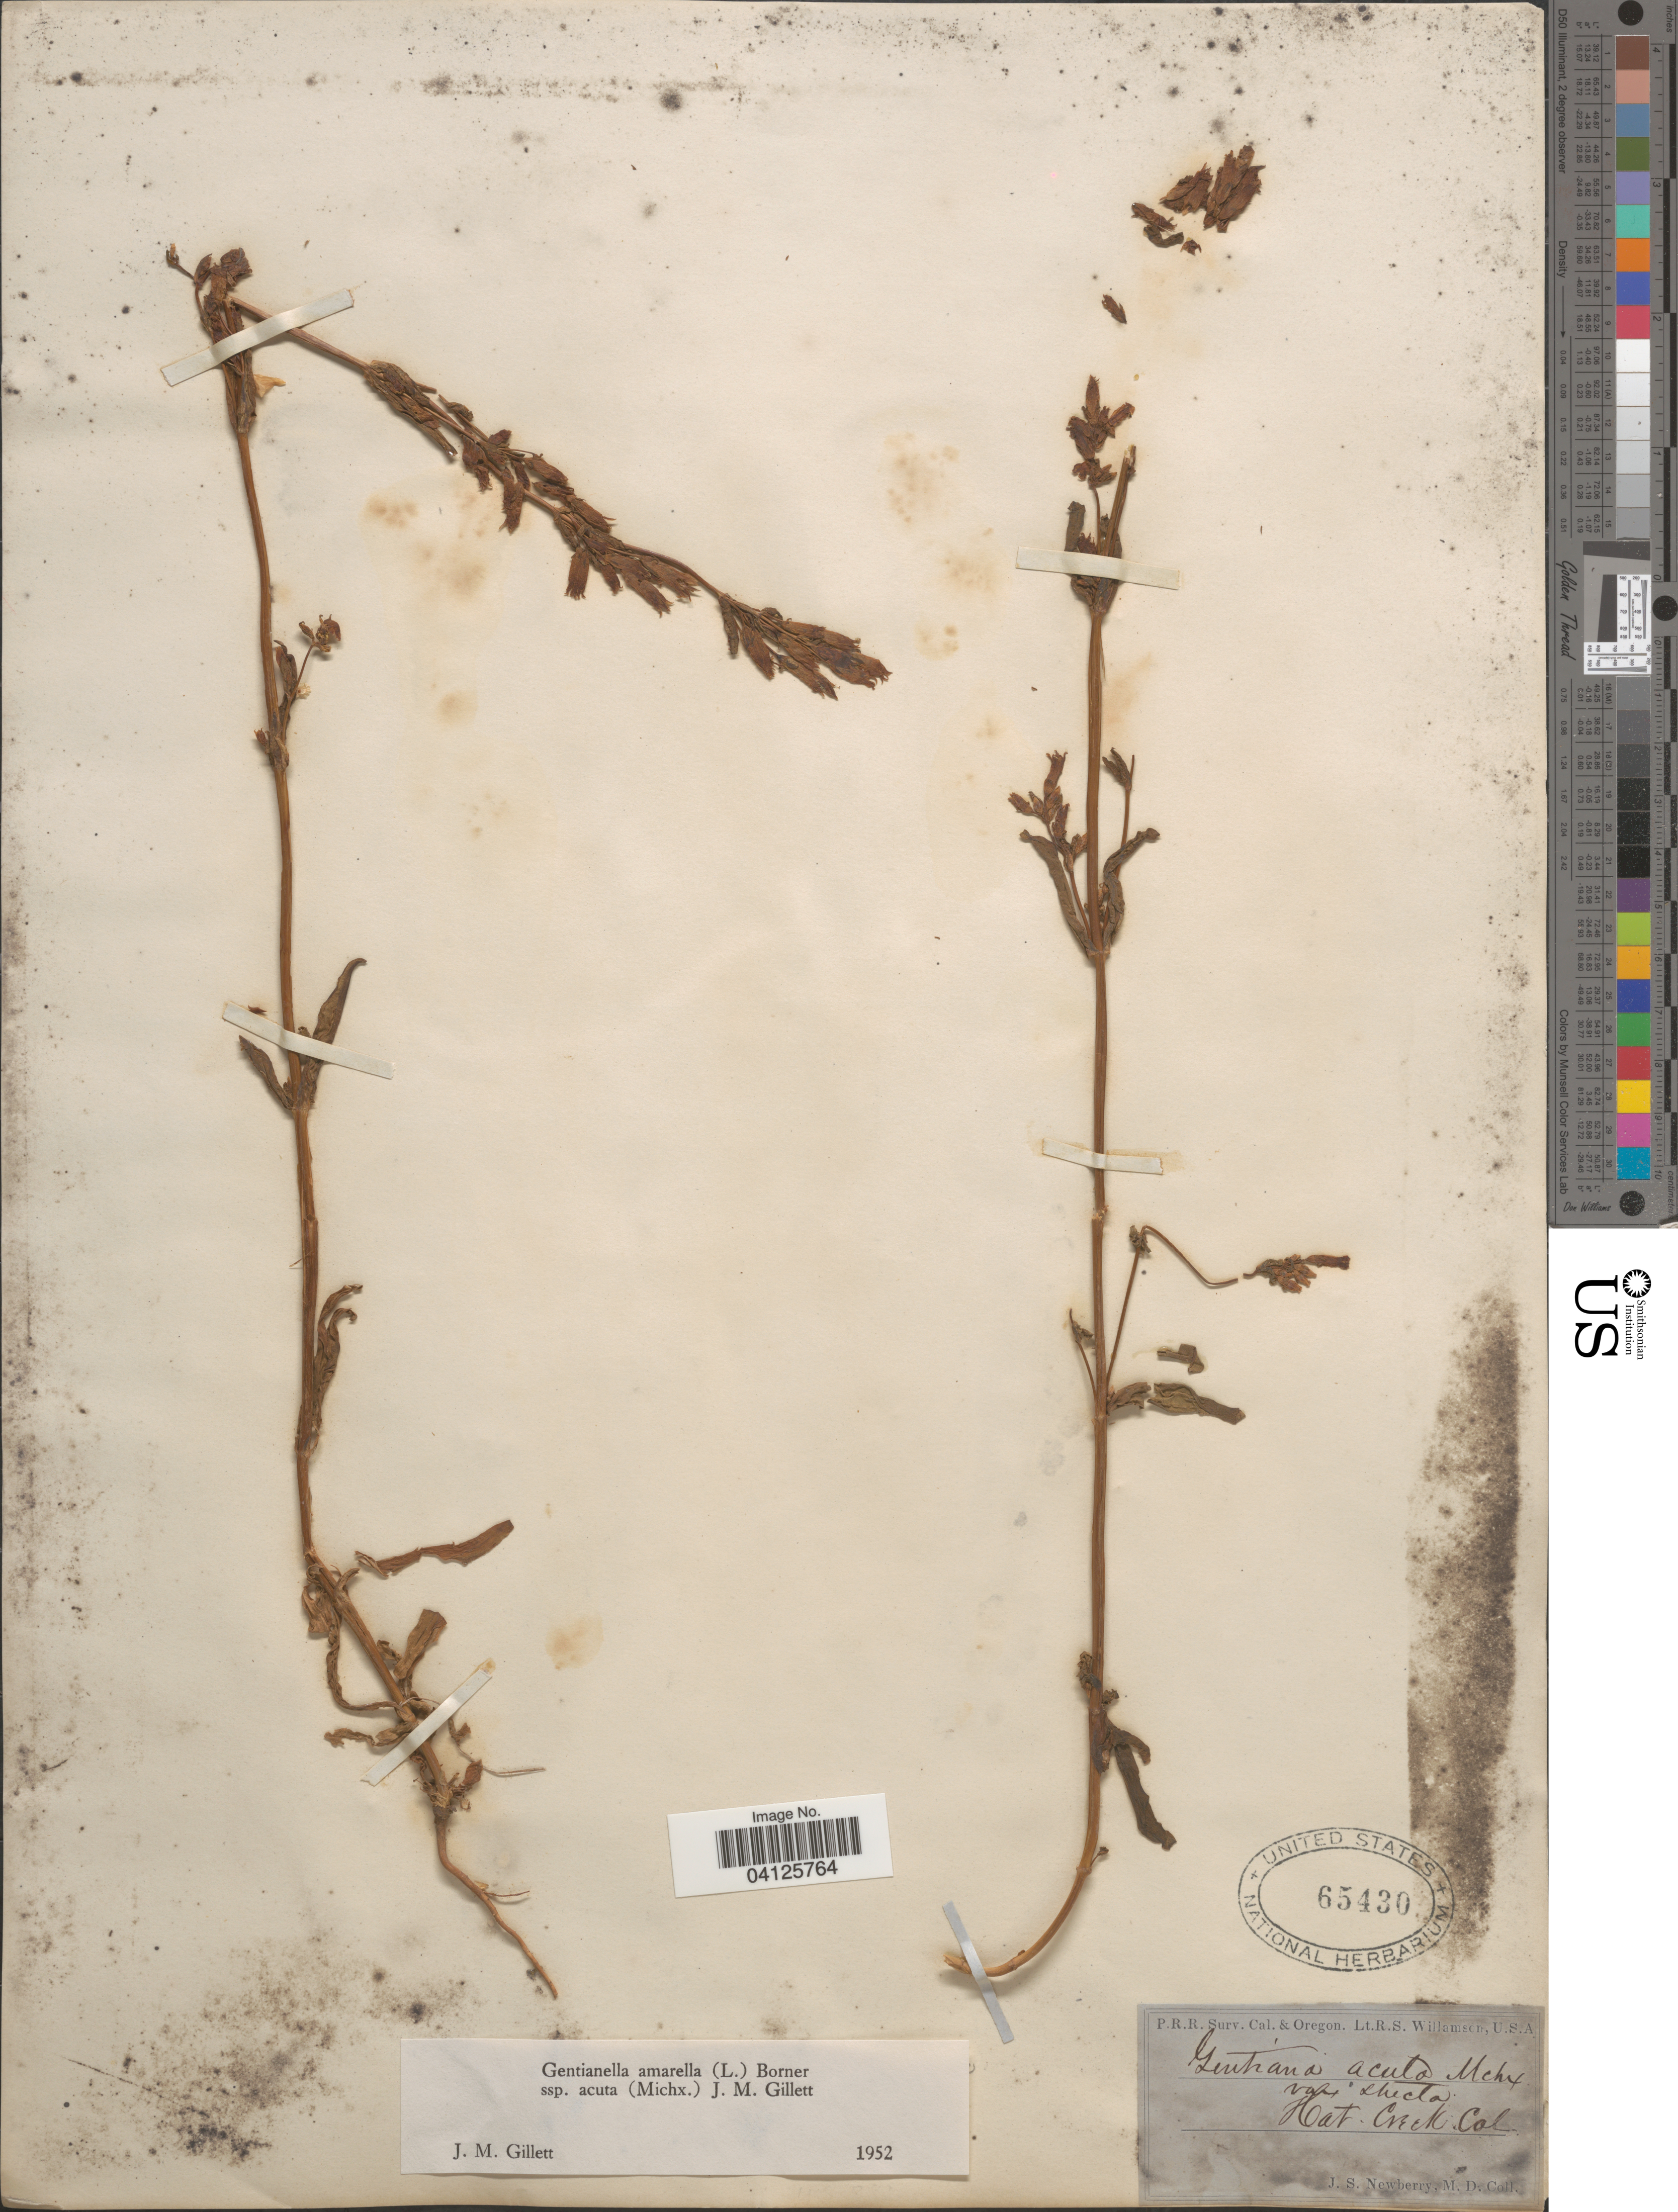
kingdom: Plantae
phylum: Tracheophyta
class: Magnoliopsida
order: Gentianales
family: Gentianaceae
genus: Gentianella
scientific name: Gentianella amarella subsp. acuta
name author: (Michx.) J.M. Gillett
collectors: J. S. Newberry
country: United States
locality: P.R.R. Surv. Cal. & Oregon.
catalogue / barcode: US 65430